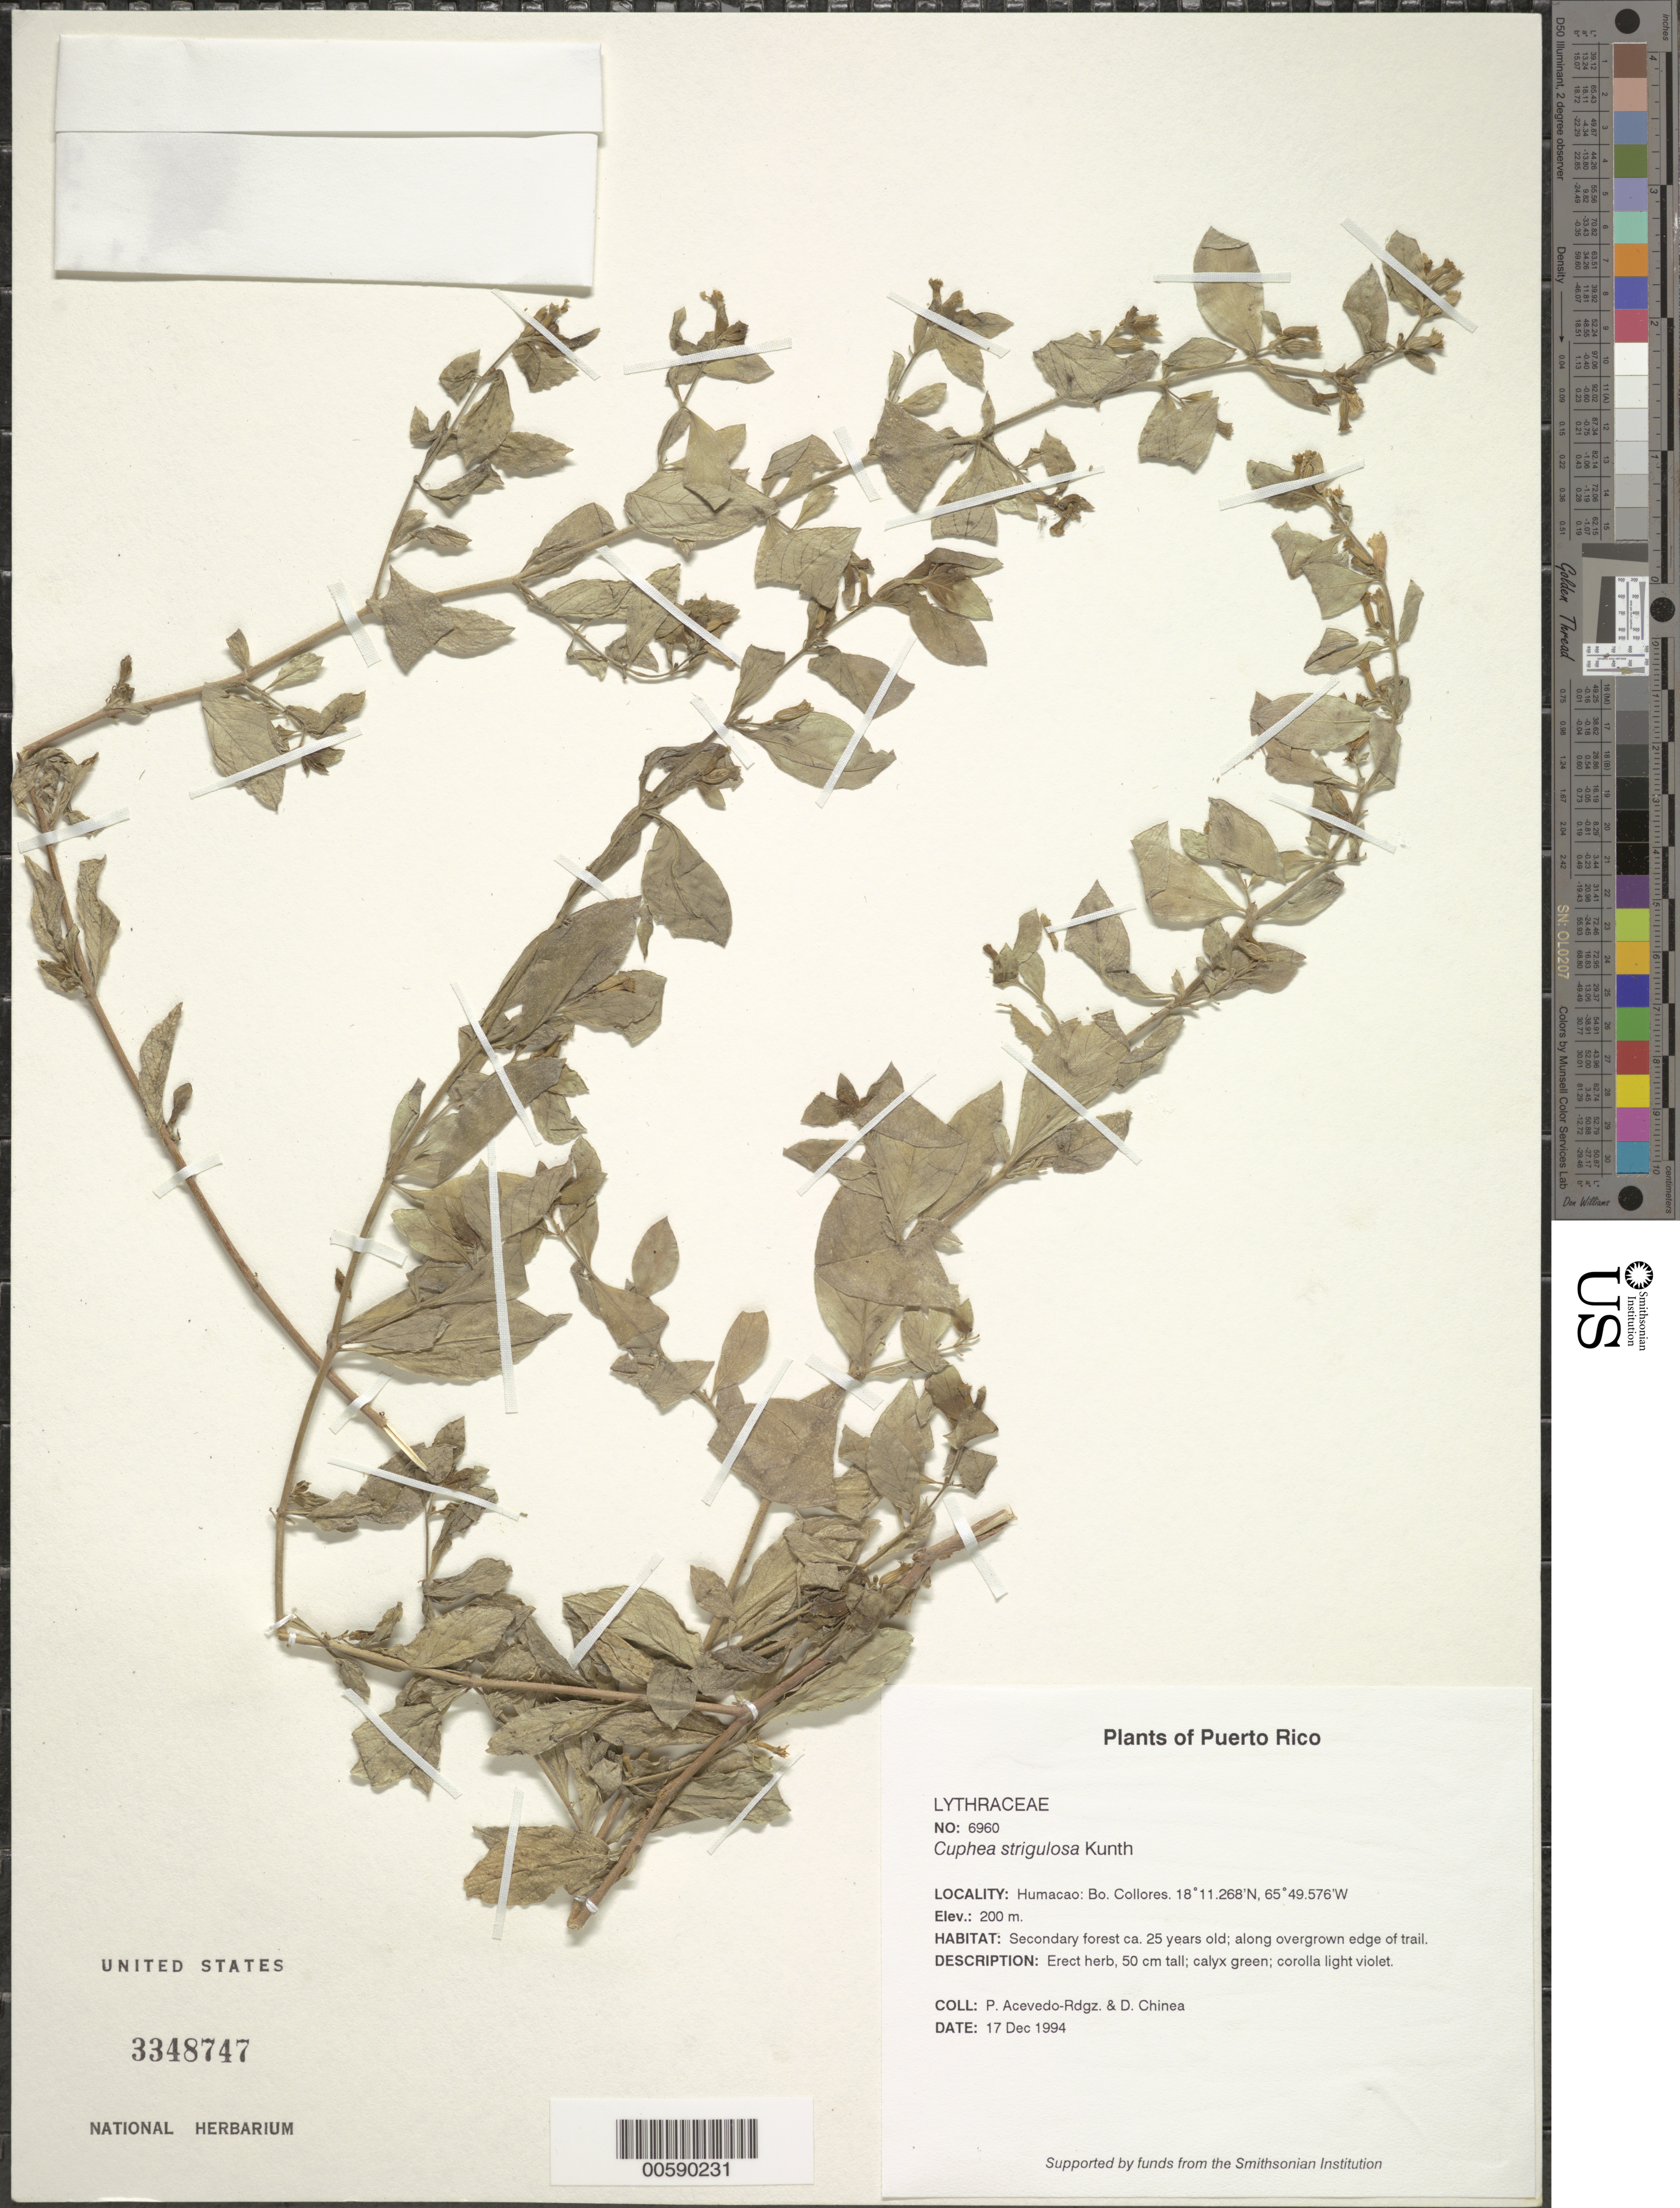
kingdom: Plantae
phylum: Tracheophyta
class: Magnoliopsida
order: Myrtales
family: Lythraceae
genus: Cuphea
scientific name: Cuphea strigulosa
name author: Kunth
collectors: P. Acevedo-Rodr. & D. Chinea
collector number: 6960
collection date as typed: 17 Dec 1994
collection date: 1994-12-17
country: Puerto Rico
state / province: Humacao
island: Puerto Rico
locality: Humacao: Bo. Collores.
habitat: Secondary forest ca. 25 years old; along overgrown edge of trail.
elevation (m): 200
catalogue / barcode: US 3348747